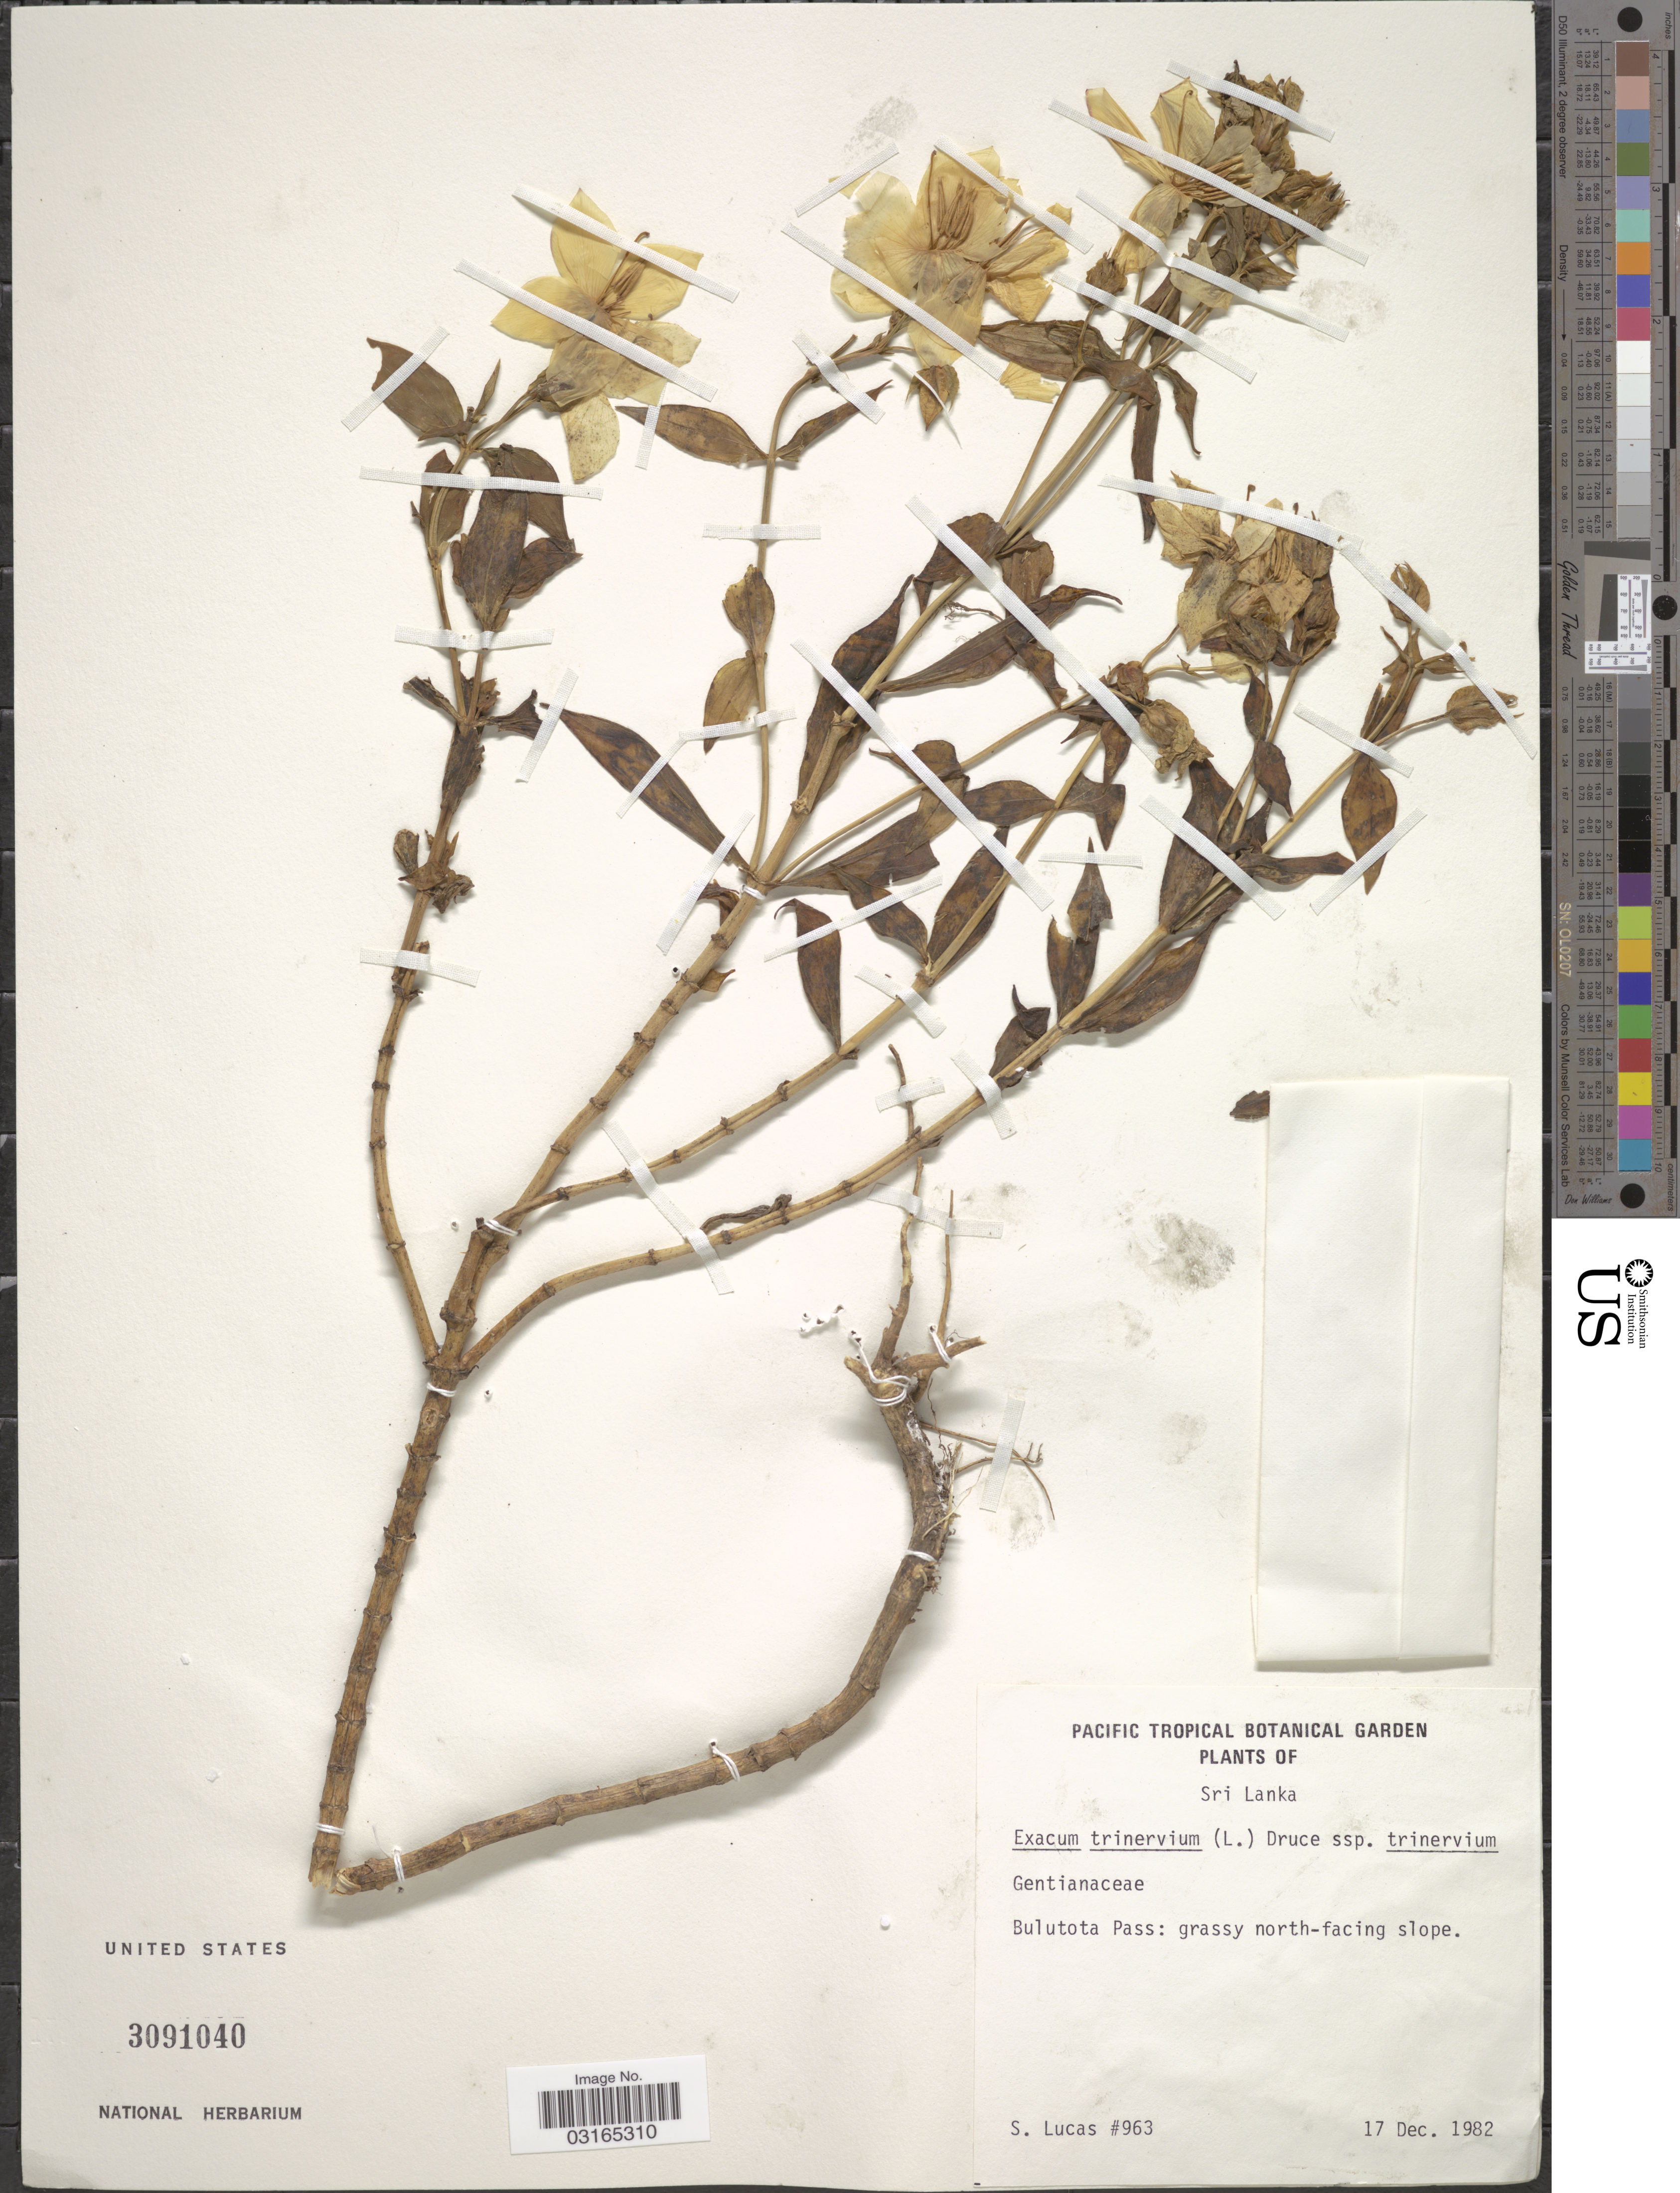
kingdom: Plantae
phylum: Tracheophyta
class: Magnoliopsida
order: Gentianales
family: Gentianaceae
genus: Exacum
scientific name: Exacum trinervium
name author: (L.) Druce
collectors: S. Lucas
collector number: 963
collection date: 1982-12-17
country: Sri Lanka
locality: Bulutota Pass: grassy north-facing slope.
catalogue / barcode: US 3071040